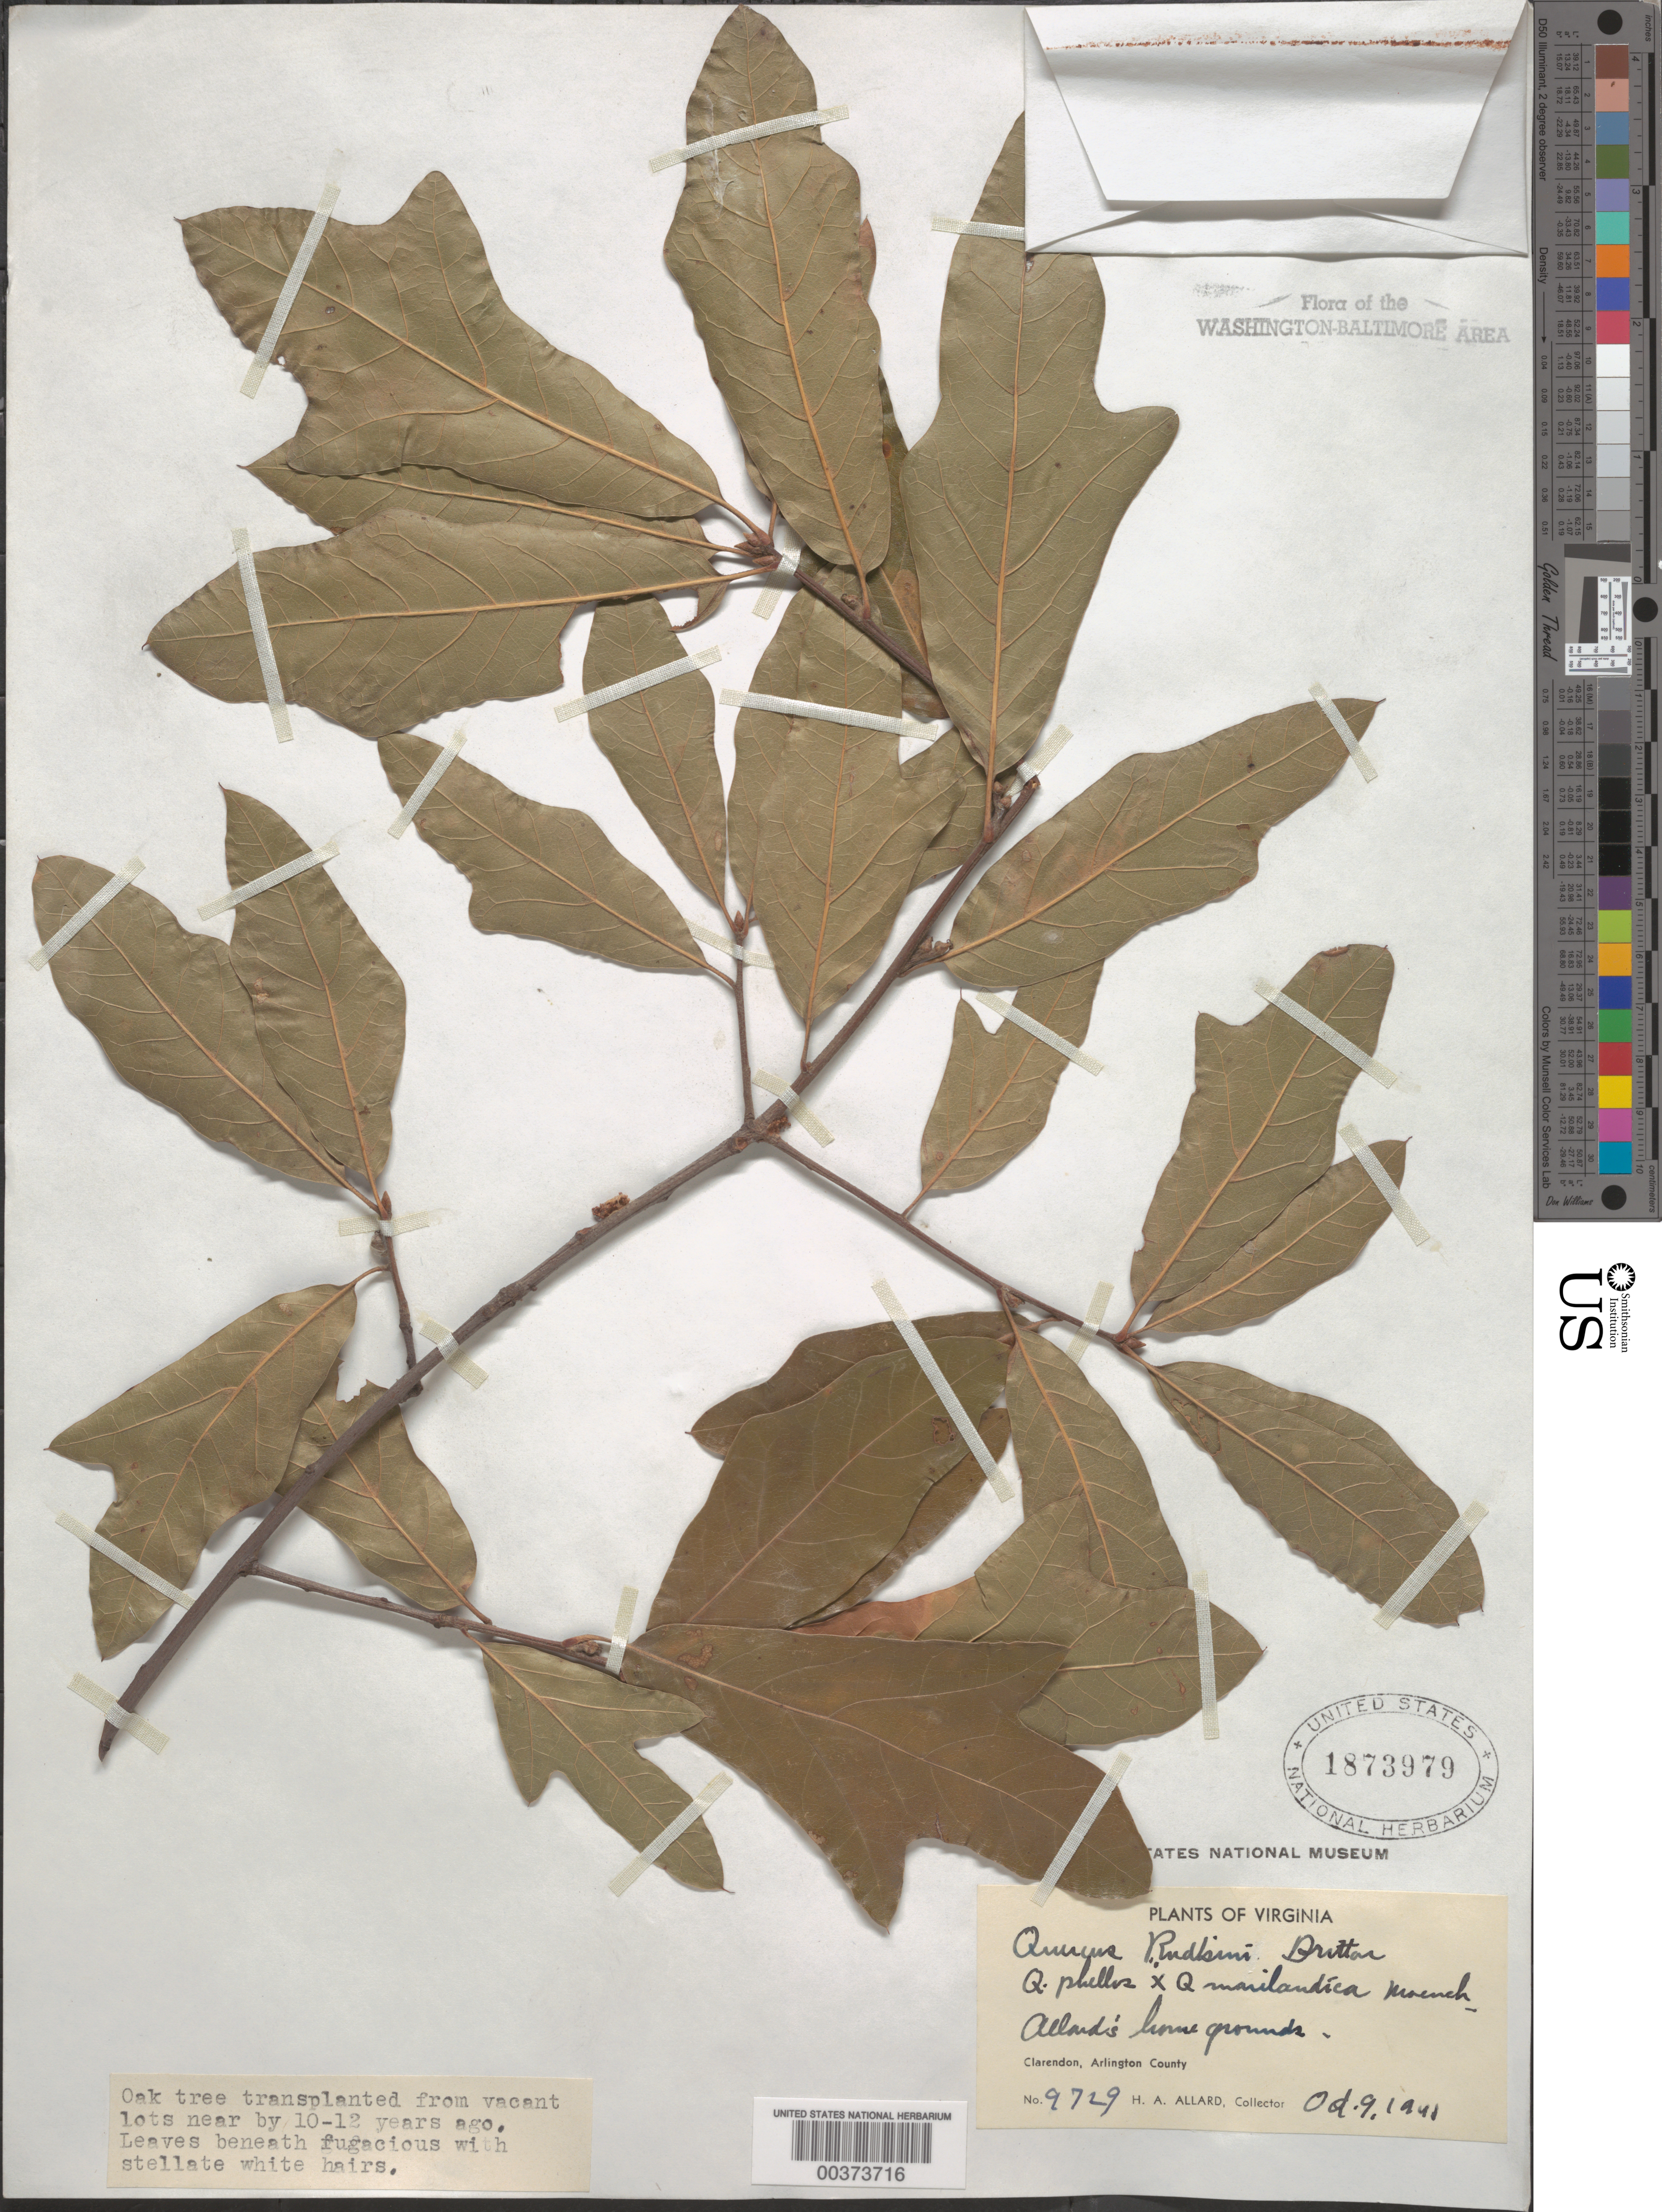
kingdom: Plantae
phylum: Tracheophyta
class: Magnoliopsida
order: Fagales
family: Fagaceae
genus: Quercus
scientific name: Quercus x rudkinii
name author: Britton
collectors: H. A. Allard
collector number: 9729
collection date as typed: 09 Oct 1941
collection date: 1941-10-09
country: United States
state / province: Virginia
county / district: Arlington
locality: Clarendon, Allards Yard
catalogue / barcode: US 1873979